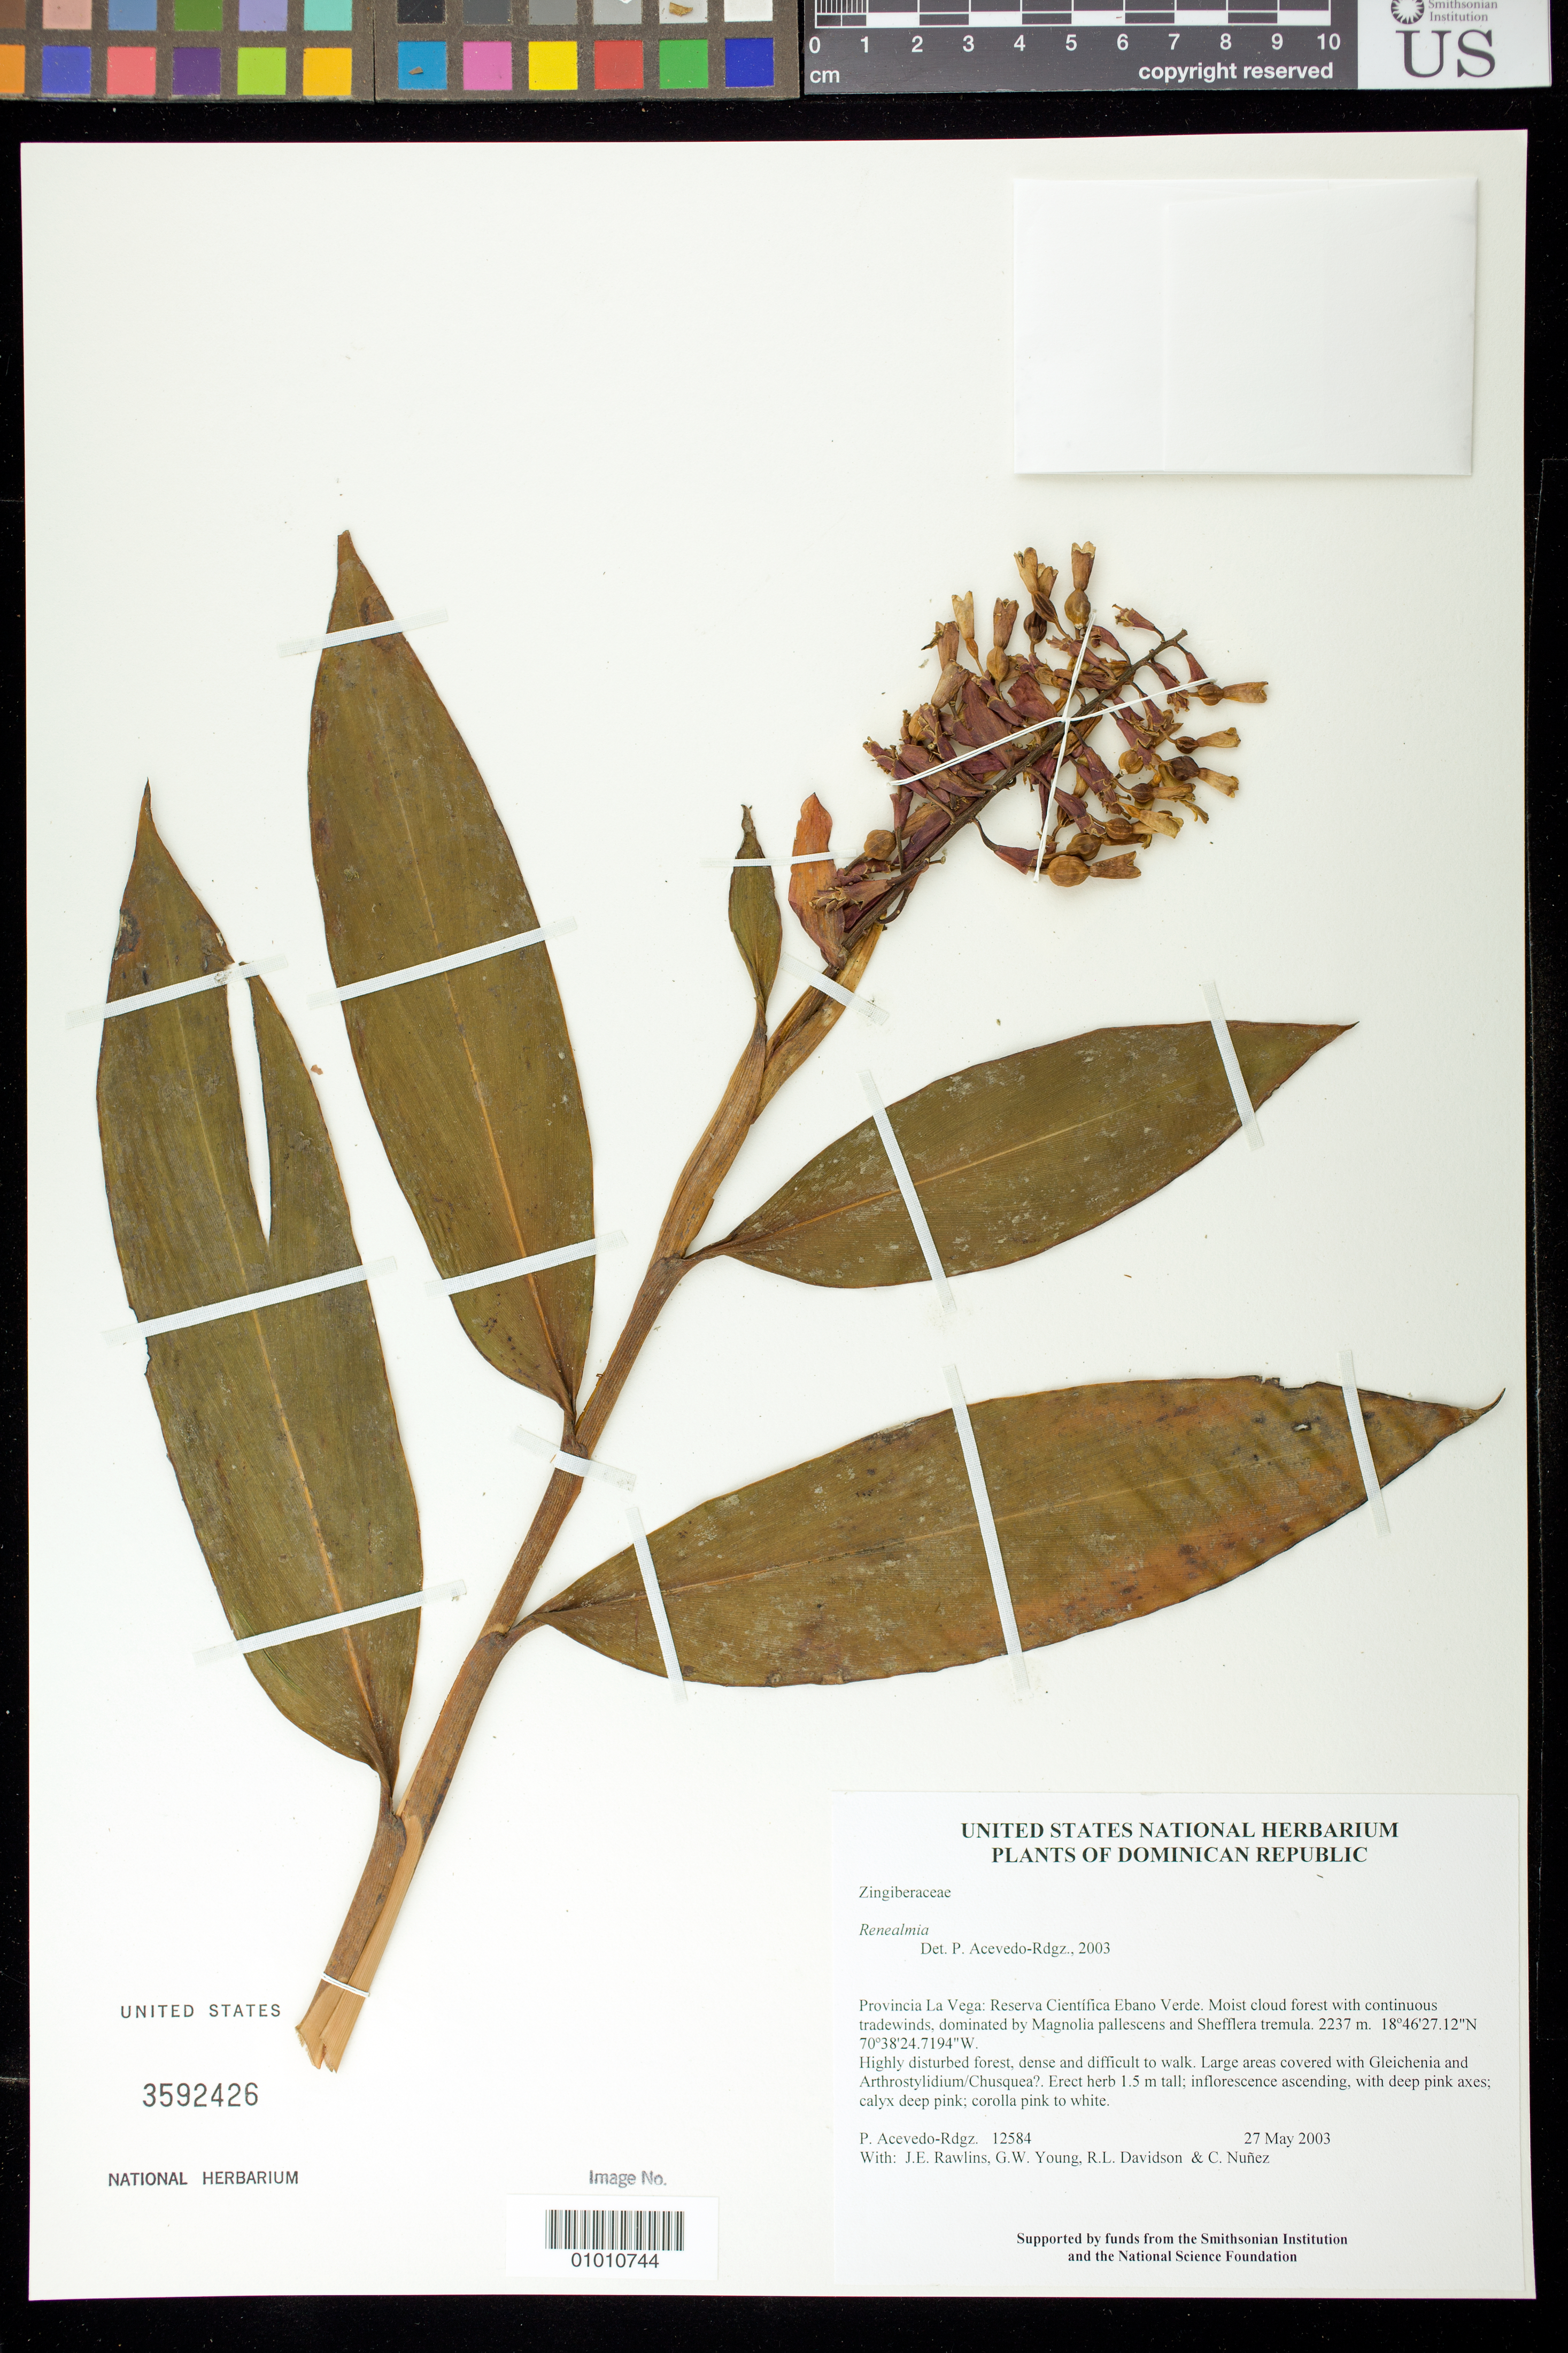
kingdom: Plantae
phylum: Tracheophyta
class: Liliopsida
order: Zingiberales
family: Zingiberaceae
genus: Renealmia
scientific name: Renealmia sp.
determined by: Acevedo-Rodríguez, P., (BOT), Smithsonian Institution - National Museum of Natural History (UNITED STATES)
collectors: P. Acevedo-Rodr., J. Rawlins, G. Young, R. Davidson & C. Nunez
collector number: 12584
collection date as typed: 27 May 2003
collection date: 2003-05-27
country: Dominican Republic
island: Hispaniola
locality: Provincia La Vega: Reserva Científica Ebano Verde. Moist cloud forest with continuous tradewinds, dominated by Magnolia pallescens and Shefflera tremula.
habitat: Highly disturbed forest, dense and difficult to walk. Large areas covered with Gleichenia and Arthrostylidium/Chusquea?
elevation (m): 2237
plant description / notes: US, NY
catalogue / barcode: US 3592426